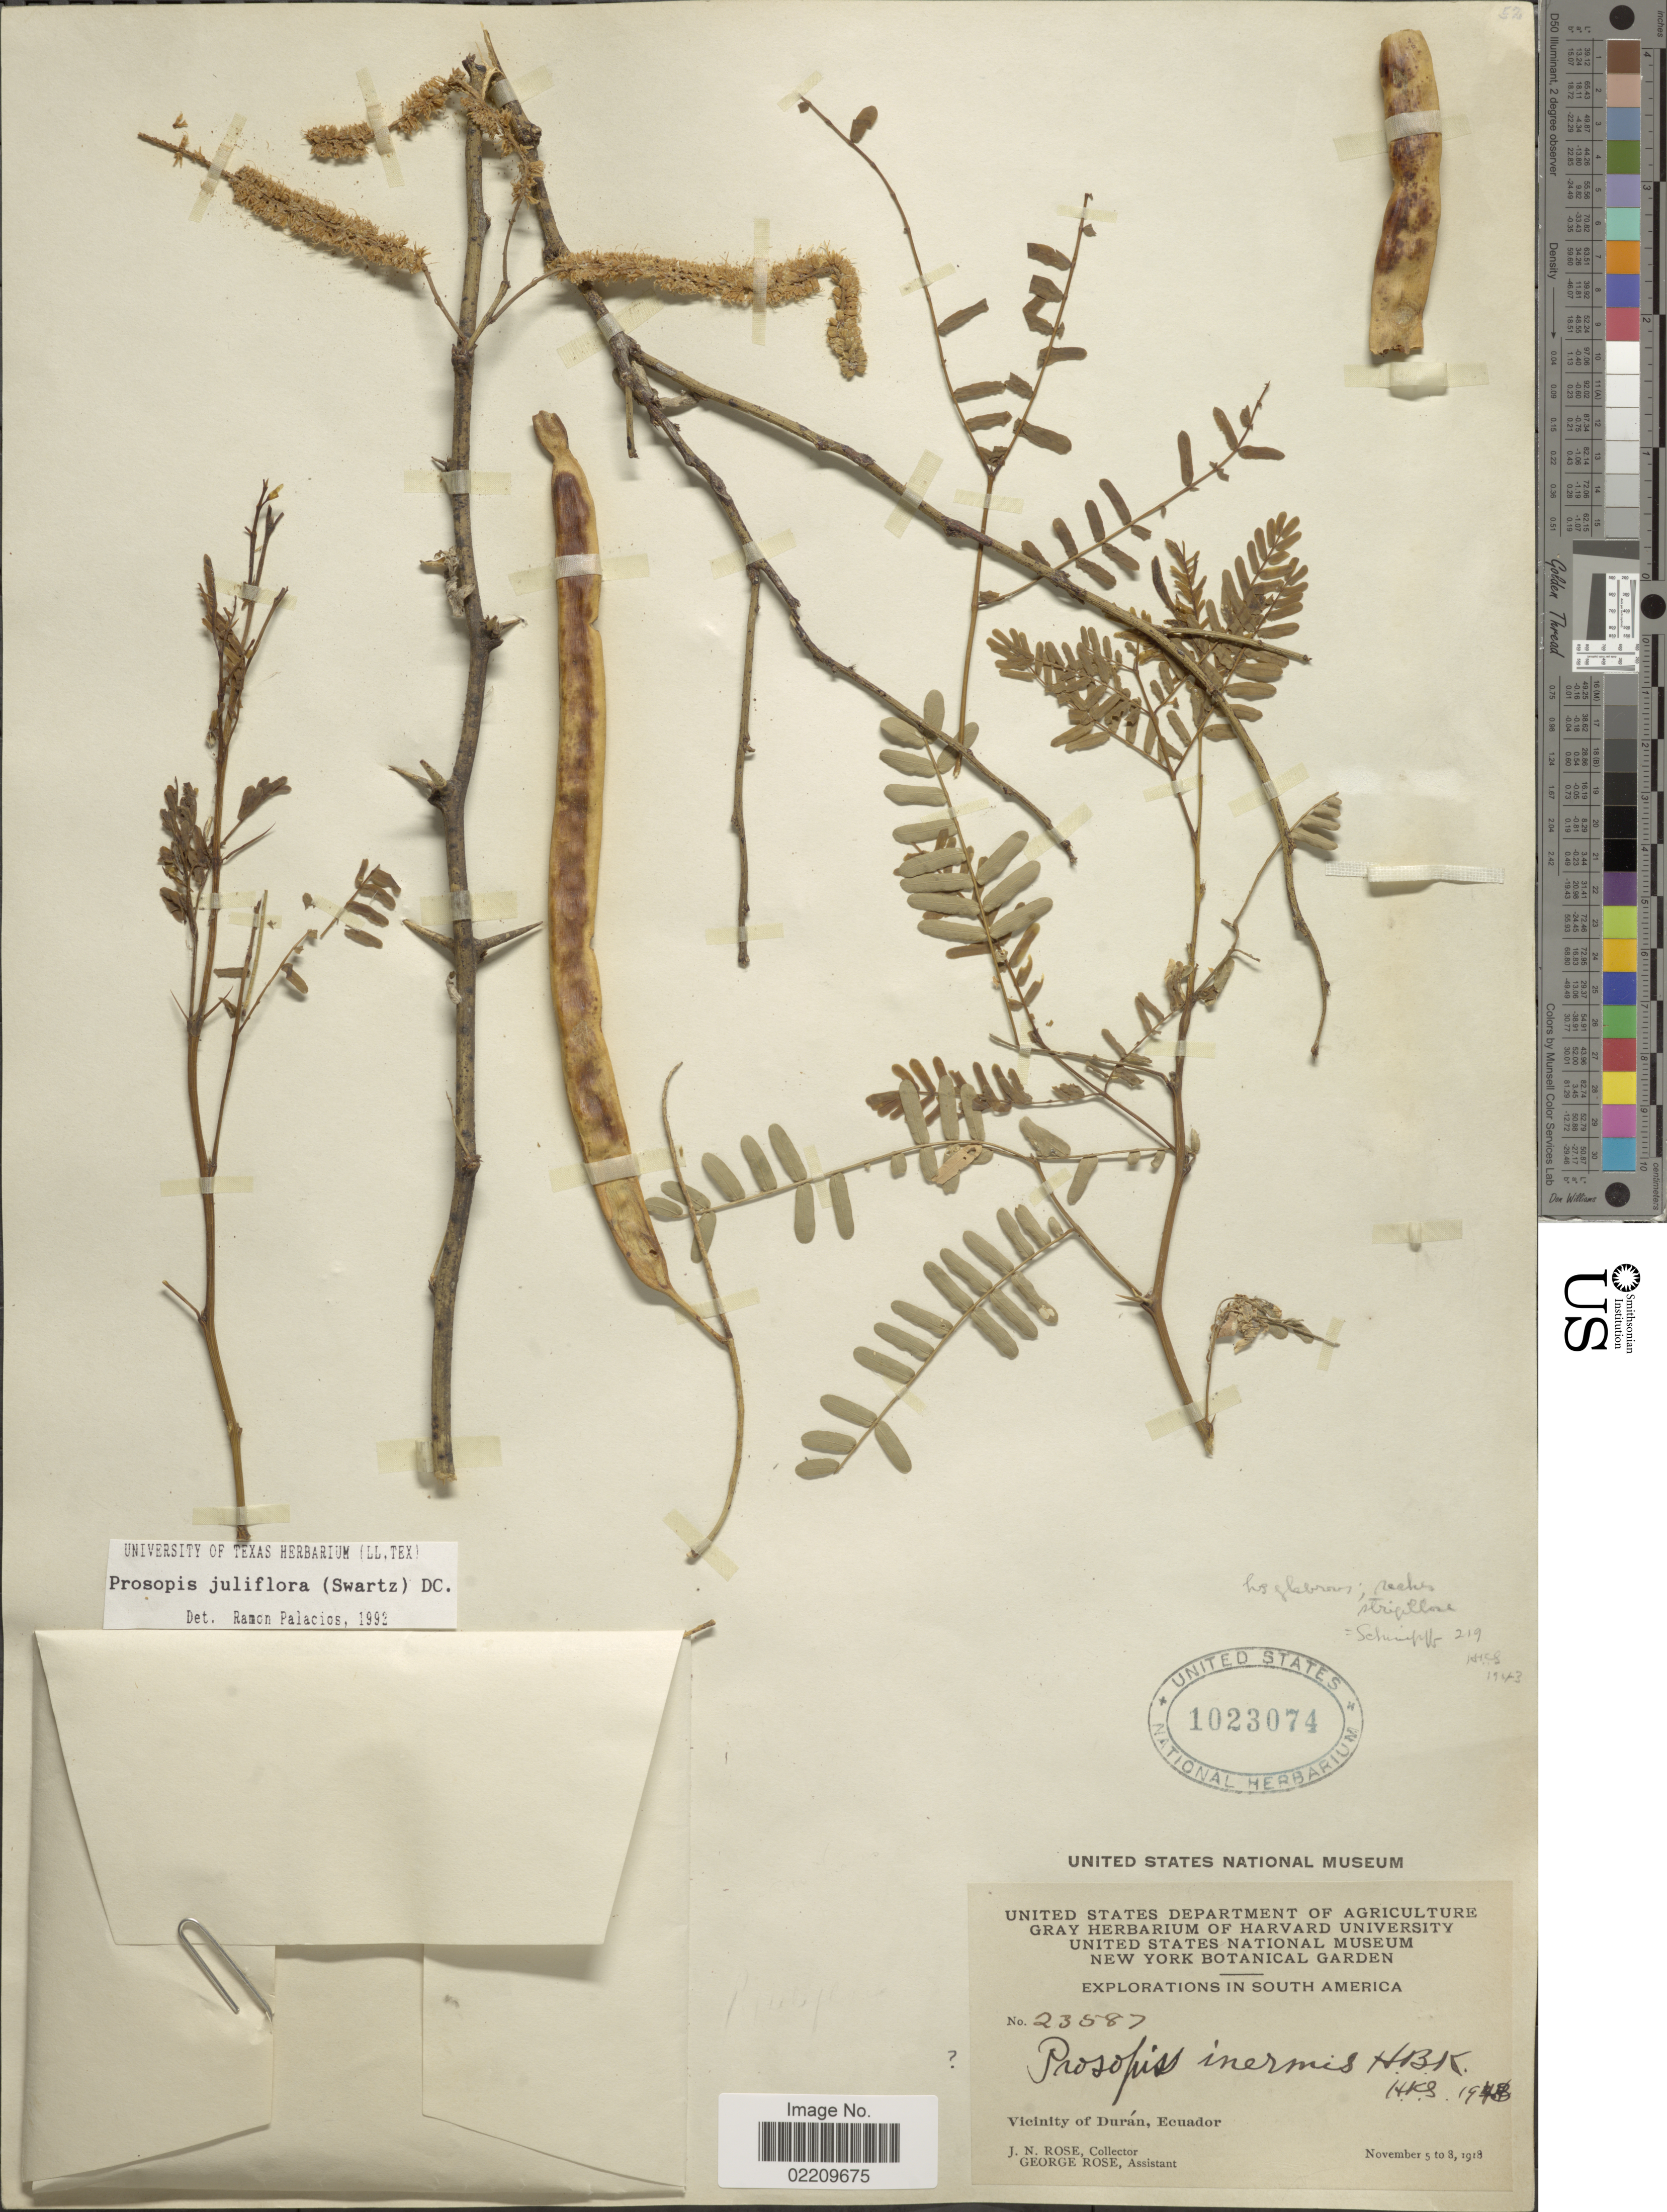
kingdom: Plantae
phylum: Tracheophyta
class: Magnoliopsida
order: Fabales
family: Fabaceae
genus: Neltuma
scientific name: Neltuma juliflora var. juliflora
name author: (Sw.) Raf.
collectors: J. N. Rose & G. Rose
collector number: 23587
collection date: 1918-11-05/1918-11-08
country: Ecuador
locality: Vicinity of Durán, Ecuador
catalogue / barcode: US 1023074